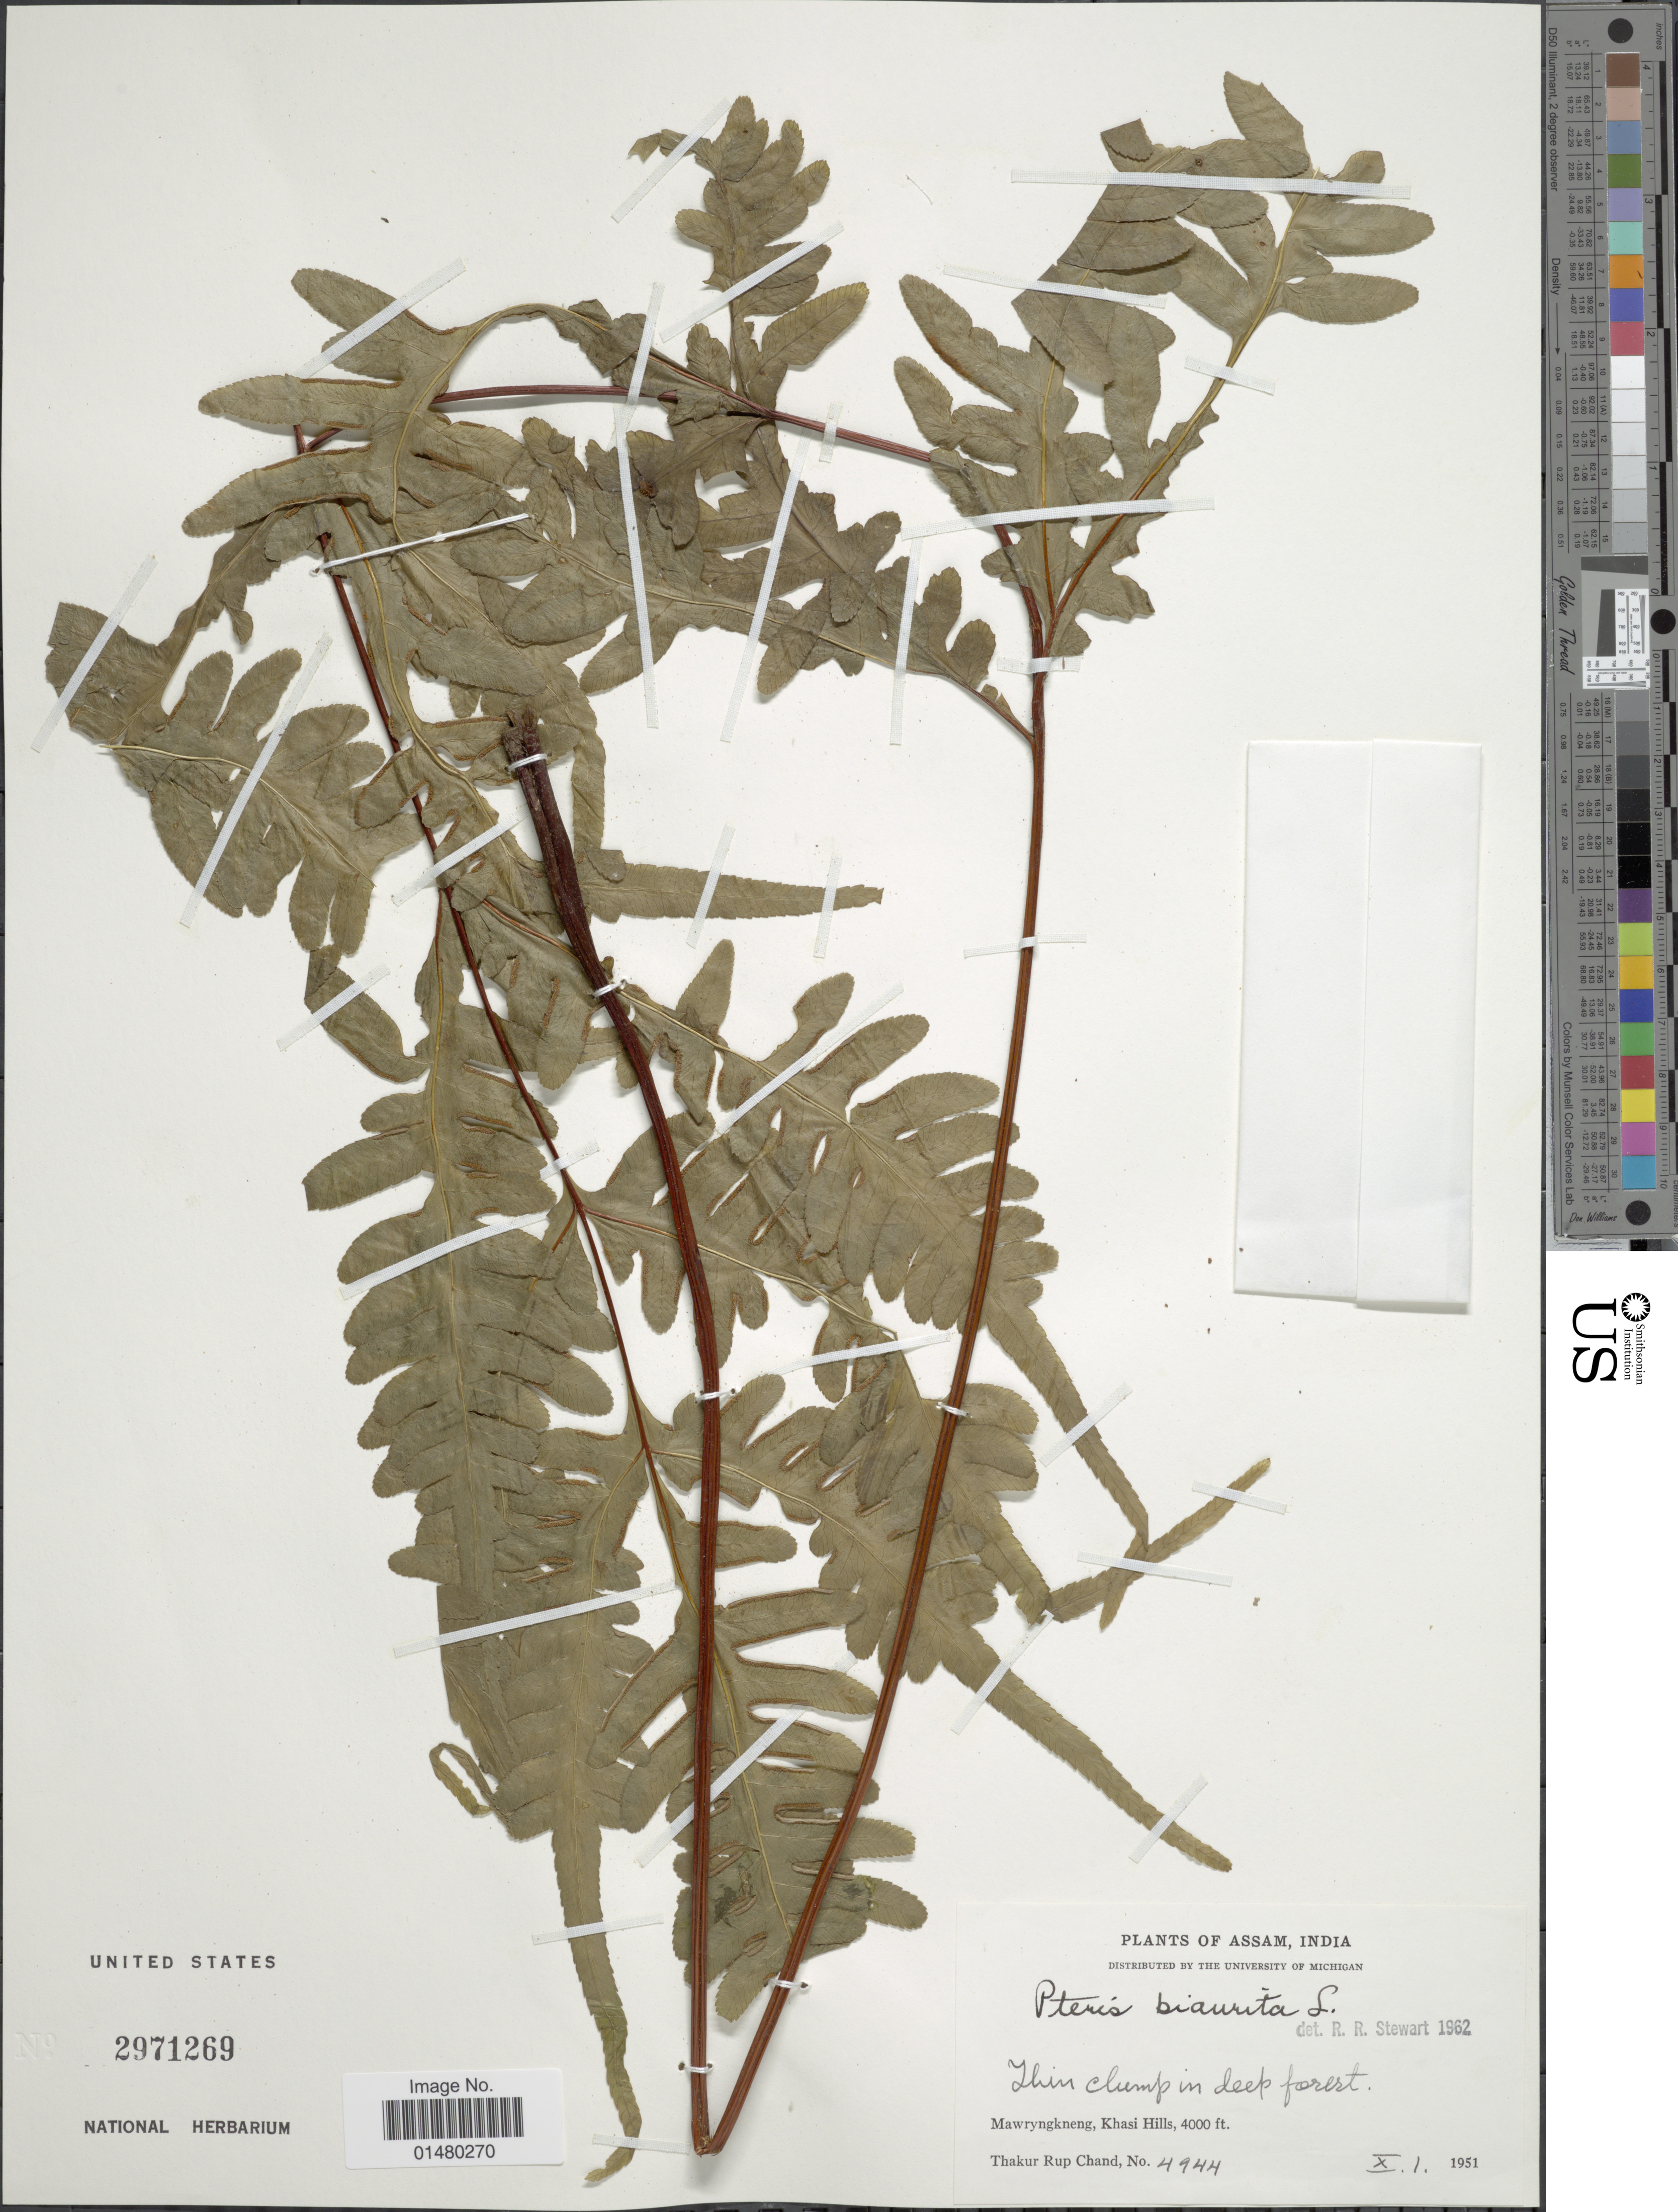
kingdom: Plantae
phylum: Tracheophyta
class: Polypodiopsida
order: Polypodiales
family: Pteridaceae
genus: Pteris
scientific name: Pteris biaurita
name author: L.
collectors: T. R. Chand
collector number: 4944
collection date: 1951-10-01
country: India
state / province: Meghalaya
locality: Mawryngkneng, Khasi Hills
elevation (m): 1219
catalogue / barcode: US 2971269